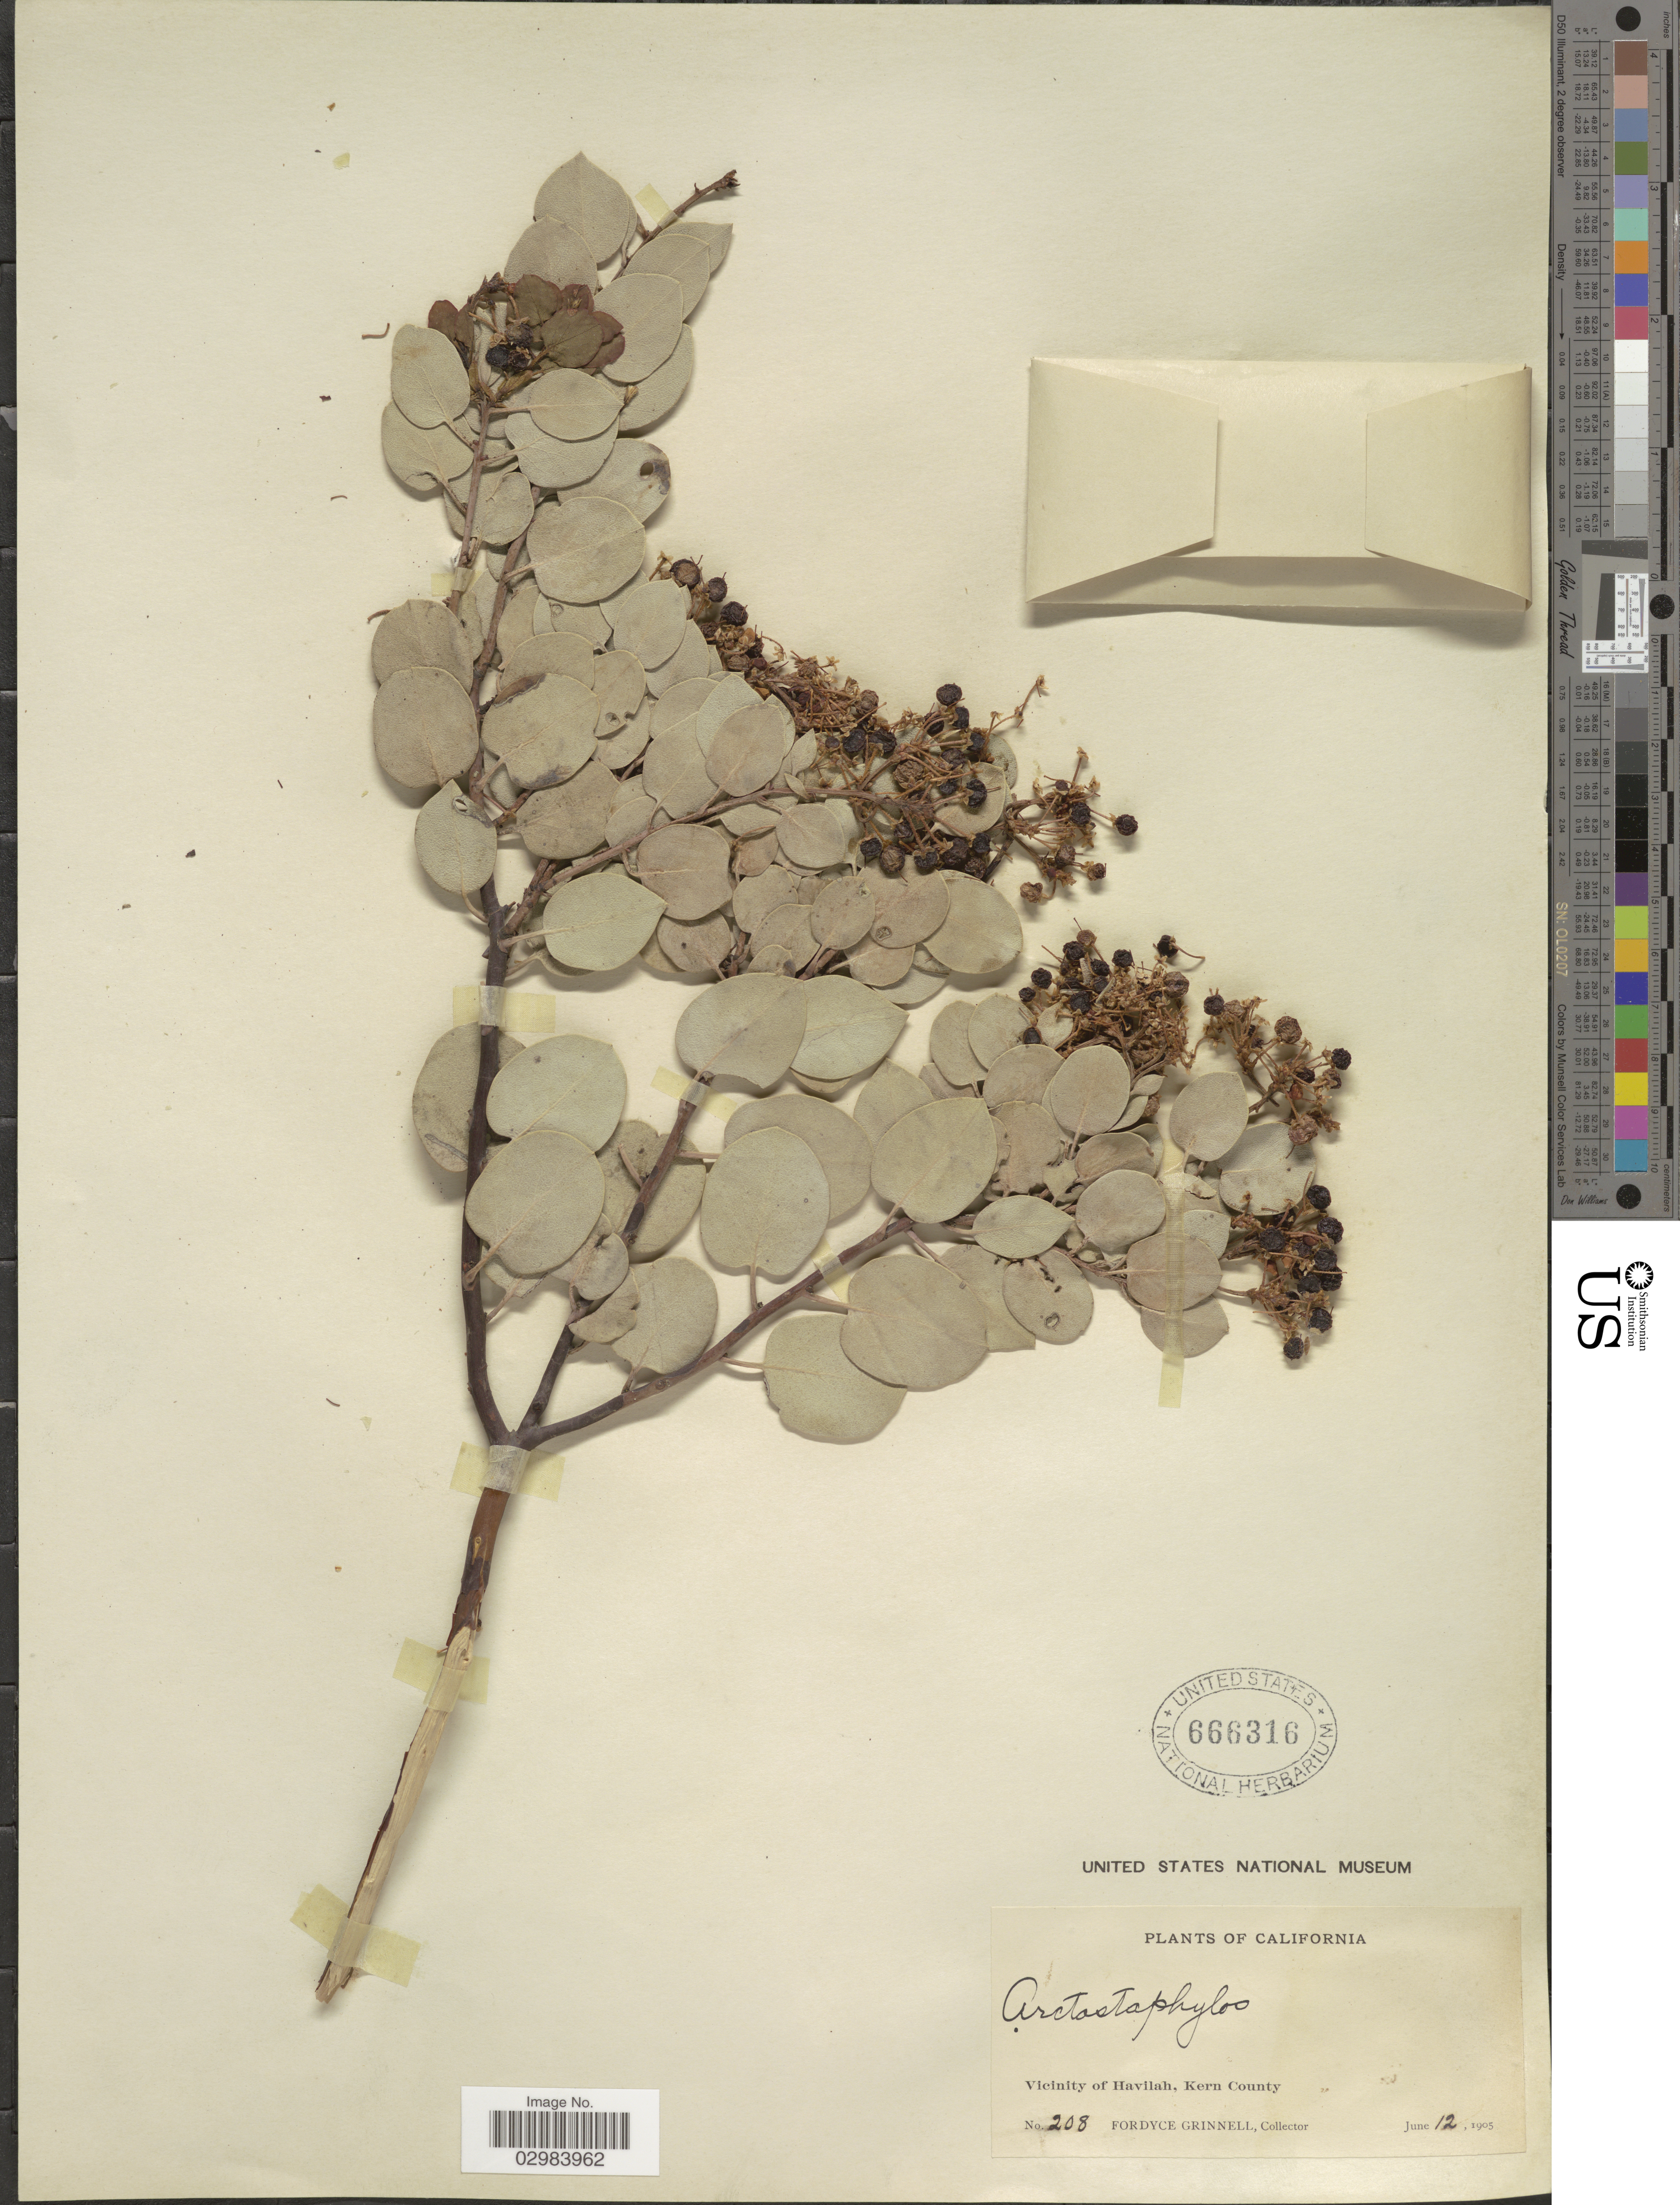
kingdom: Plantae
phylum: Tracheophyta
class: Magnoliopsida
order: Ericales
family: Ericaceae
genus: Arctostaphylos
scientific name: Arctostaphylos glauca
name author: Lindl.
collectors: F. Grinnell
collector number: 208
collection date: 1905-06-12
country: United States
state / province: California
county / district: Kern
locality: Vicinity of Havilah, Kern County.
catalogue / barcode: US 666316